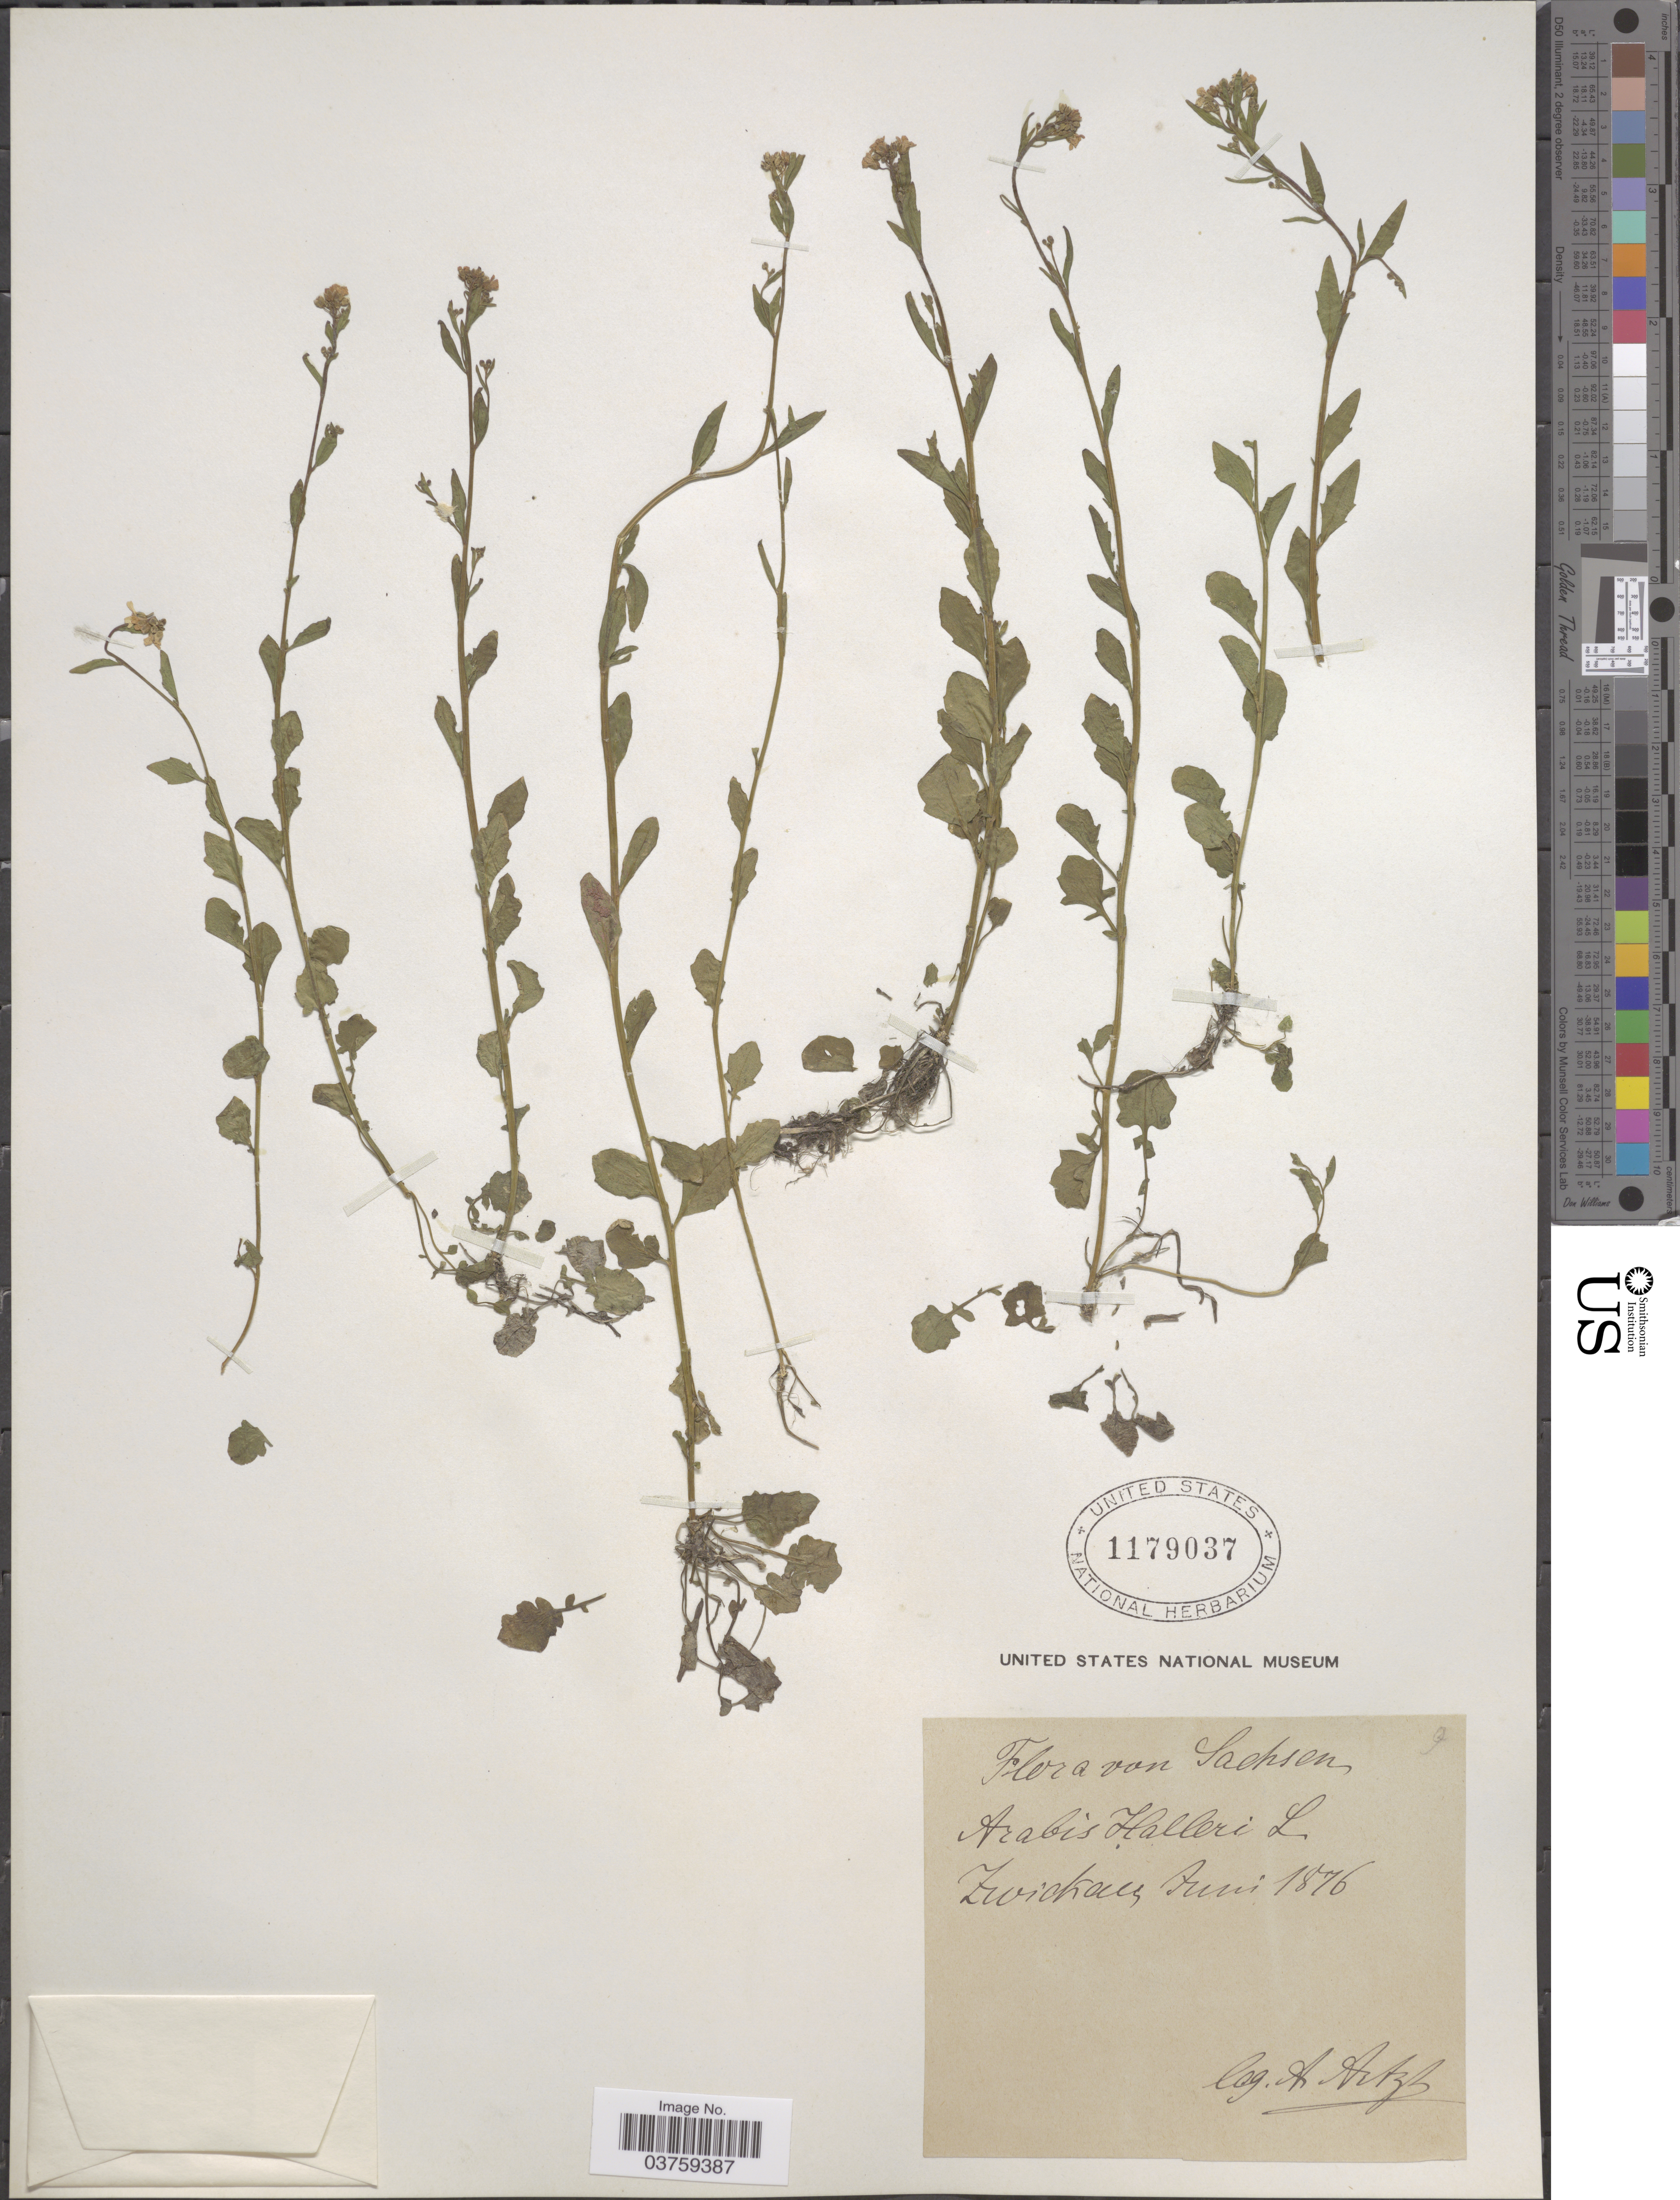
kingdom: Plantae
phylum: Tracheophyta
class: Magnoliopsida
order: Brassicales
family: Brassicaceae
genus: Arabis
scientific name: Arabis halleri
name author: L.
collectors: A. Artzt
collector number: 9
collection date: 1876-06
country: Germany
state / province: Sachsen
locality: Sachsen. Zwickau.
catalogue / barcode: US 1179037